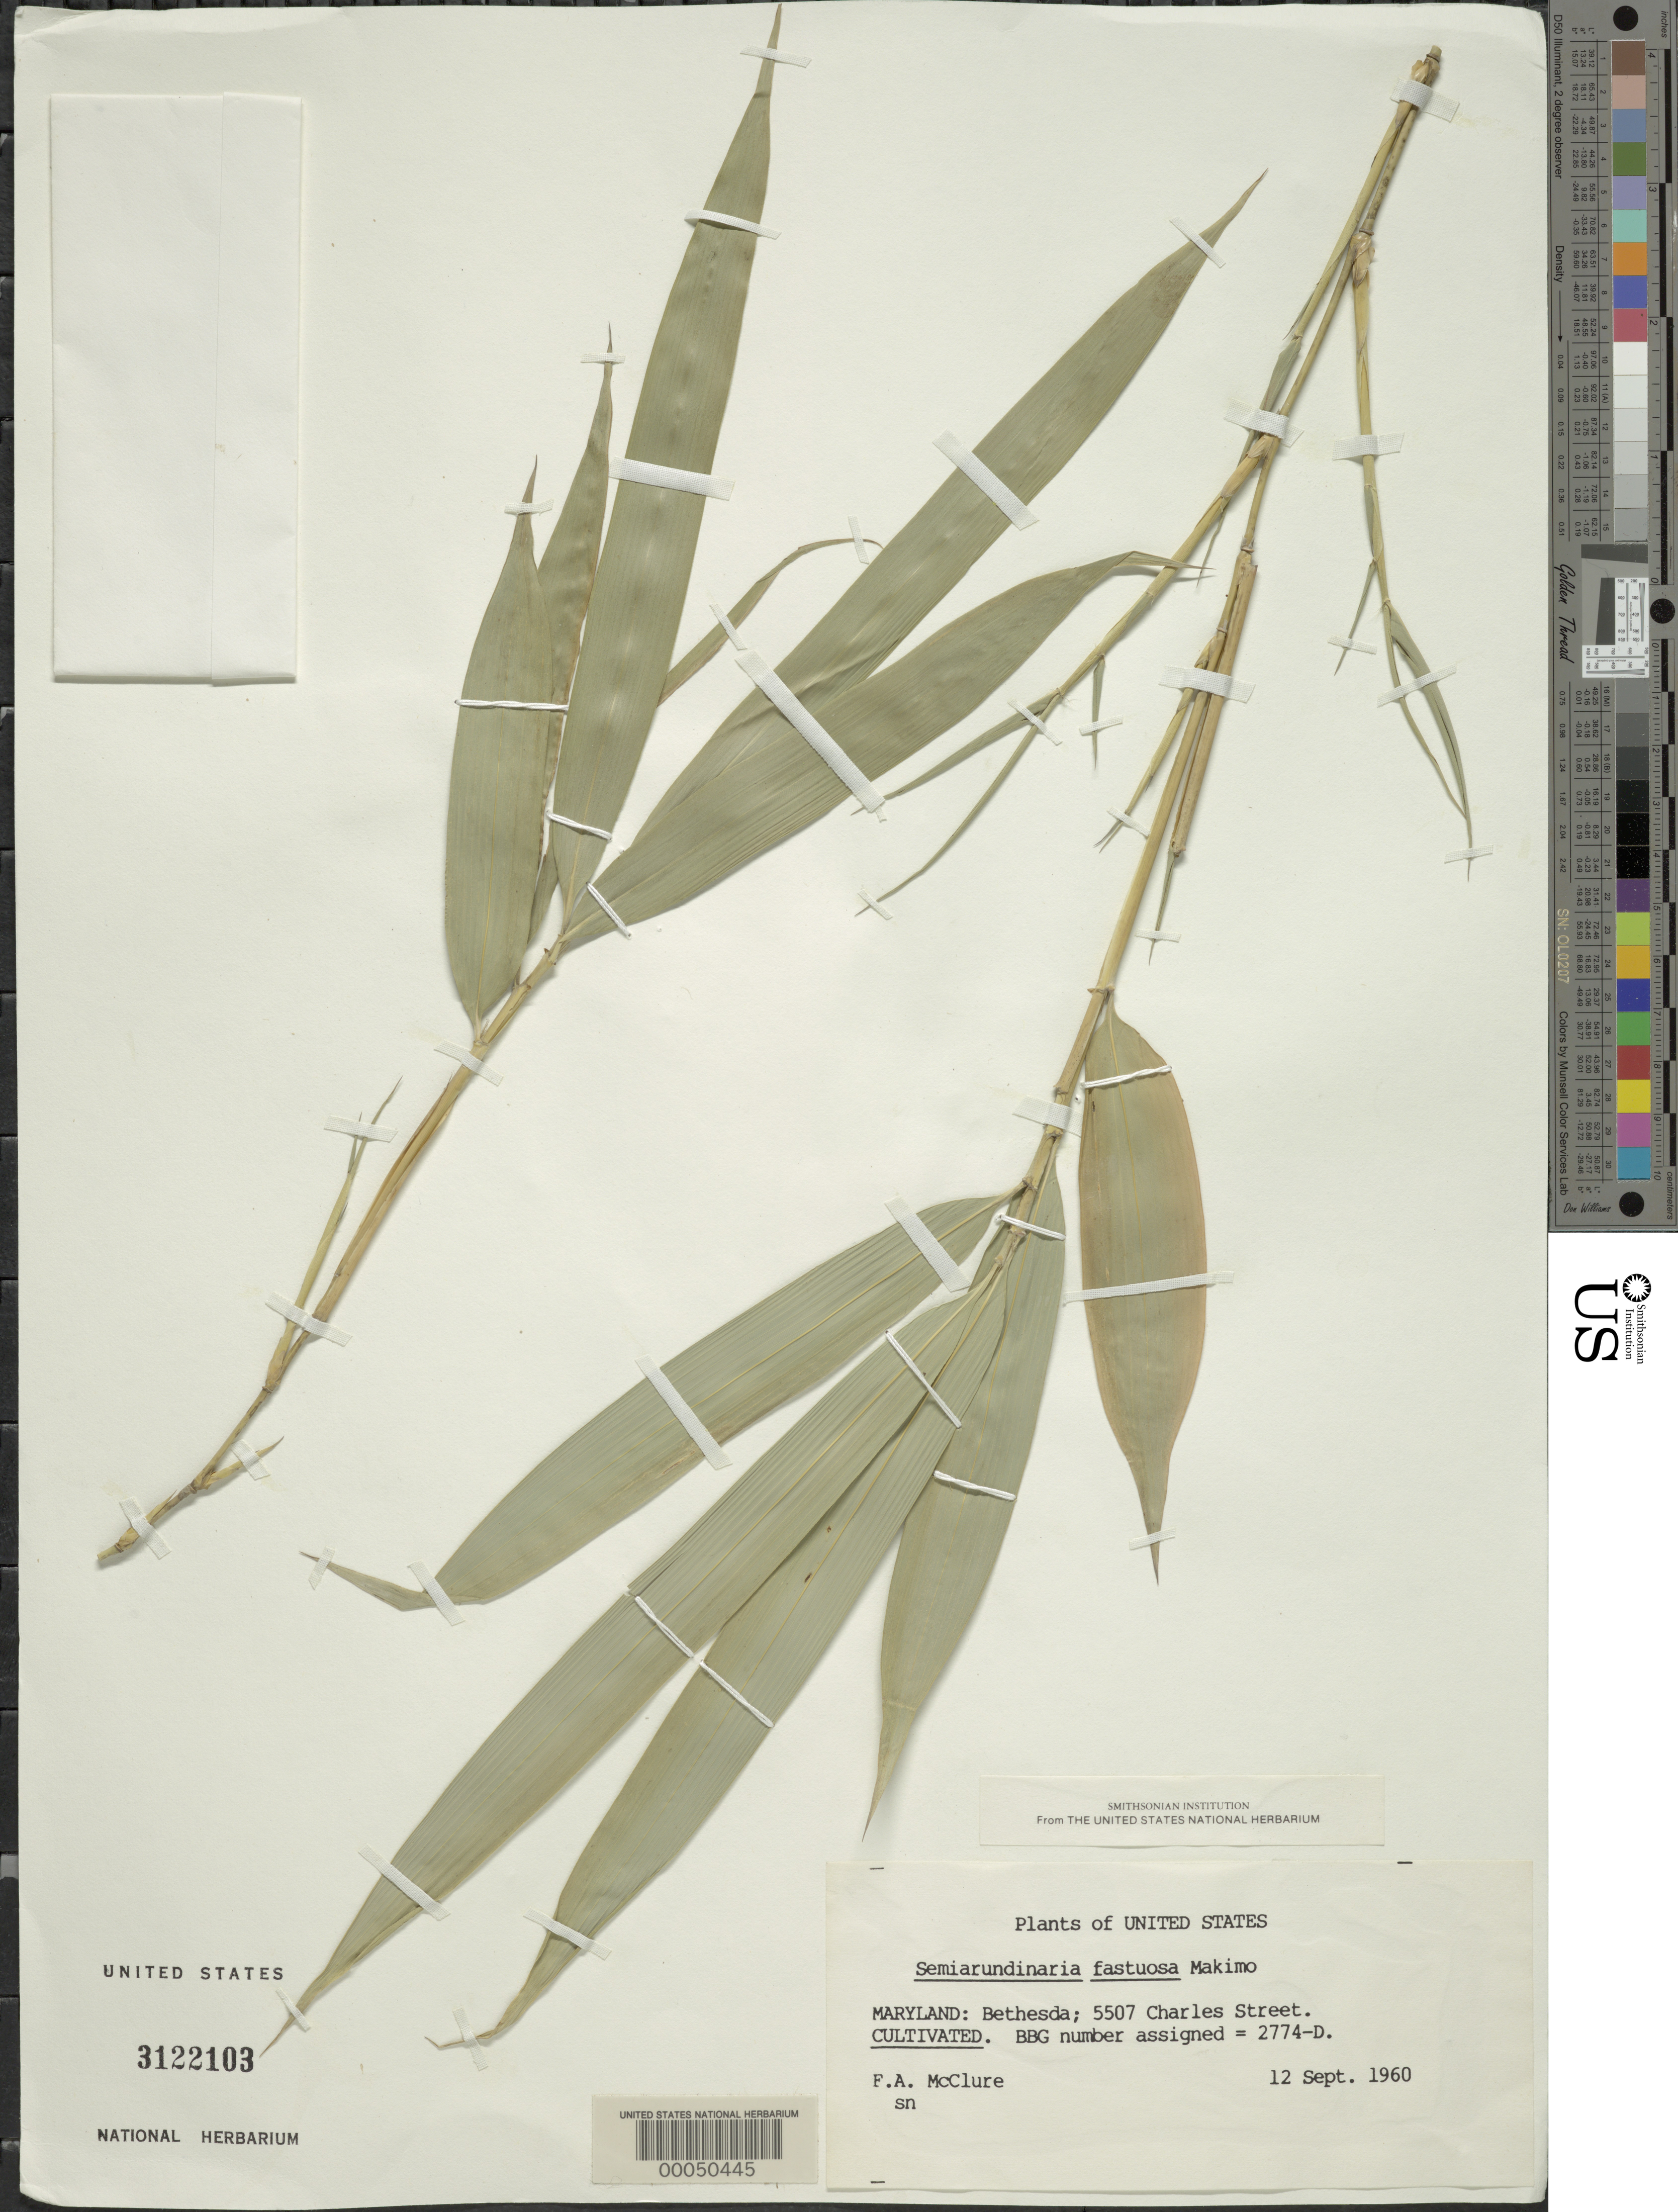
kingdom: Plantae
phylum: Tracheophyta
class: Liliopsida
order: Poales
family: Poaceae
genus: Semiarundinaria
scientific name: Semiarundinaria fastuosa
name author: Makino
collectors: F. A. McClure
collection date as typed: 12 Sep 1960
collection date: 1960-09-12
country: United States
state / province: Maryland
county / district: Montgomery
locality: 5507 Charles Street, Bethesda (McClure's garden)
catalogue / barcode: US 3122103